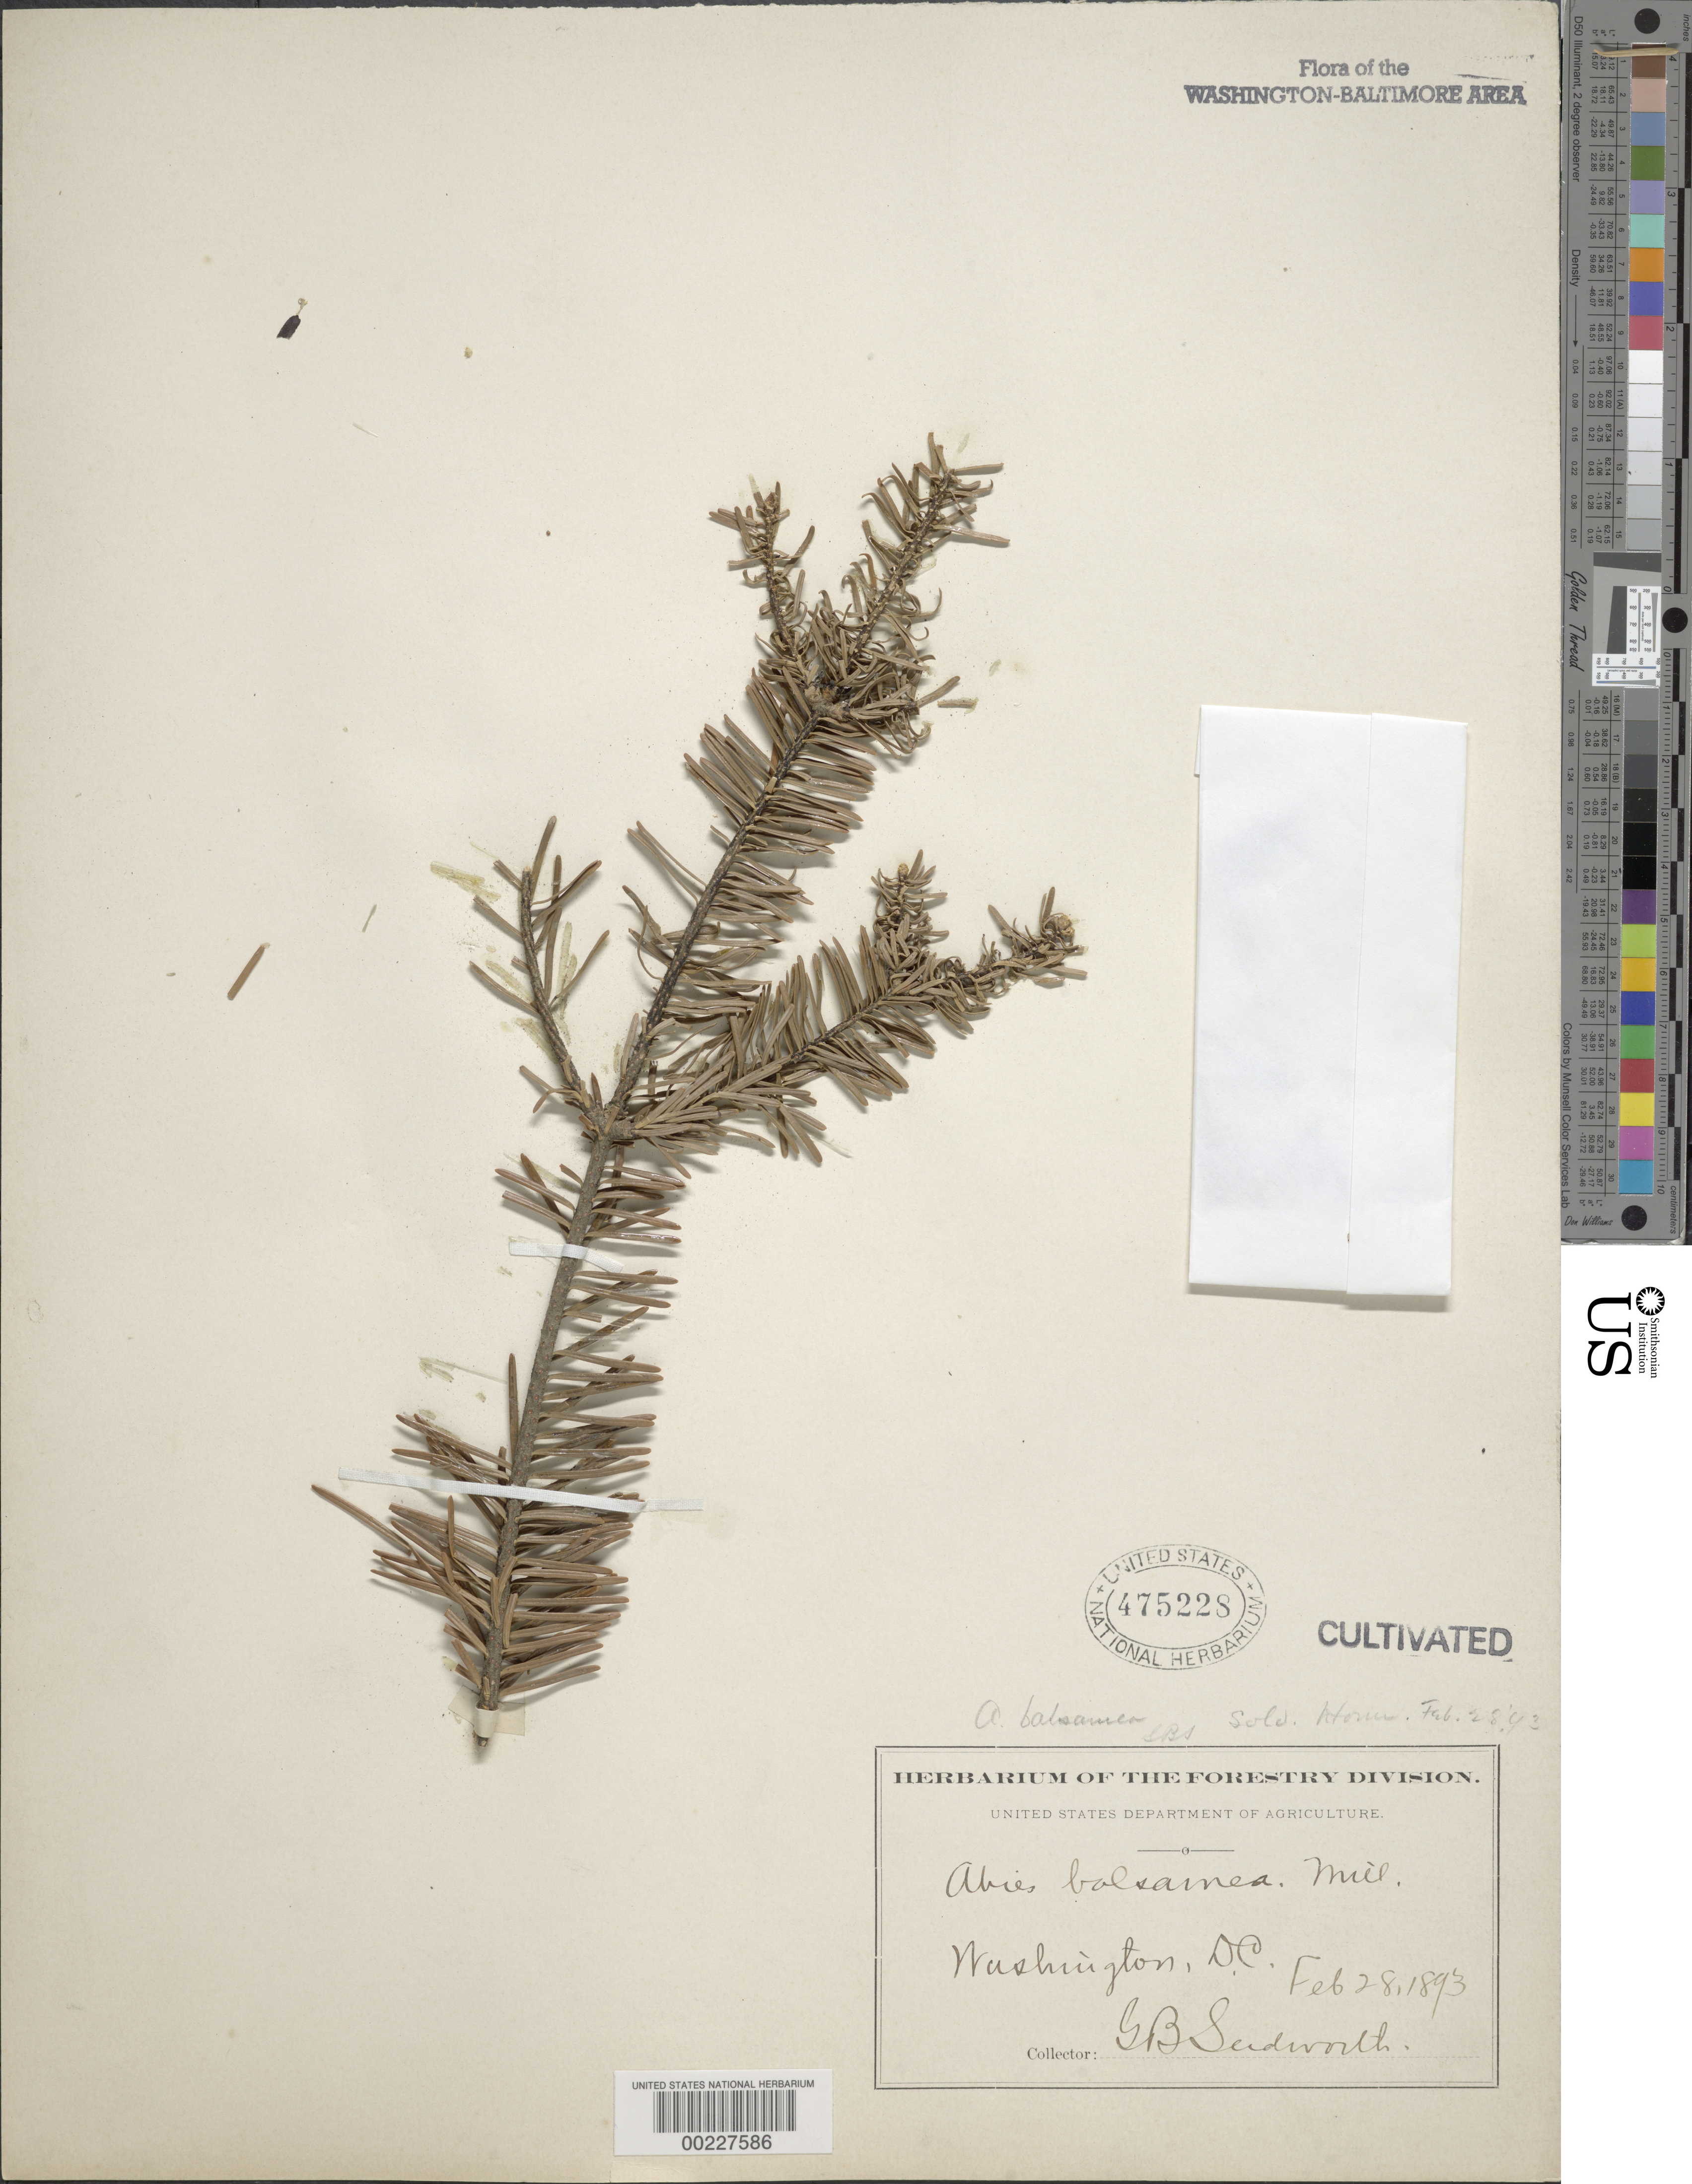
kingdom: Plantae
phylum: Tracheophyta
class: Pinopsida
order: Pinales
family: Pinaceae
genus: Abies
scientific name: Abies balsamea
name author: (L.) Mill.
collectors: G. B. Sudworth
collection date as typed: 28 Feb 1893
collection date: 1893-02-28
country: United States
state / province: District of Columbia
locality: Soldier's Home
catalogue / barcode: US 475228